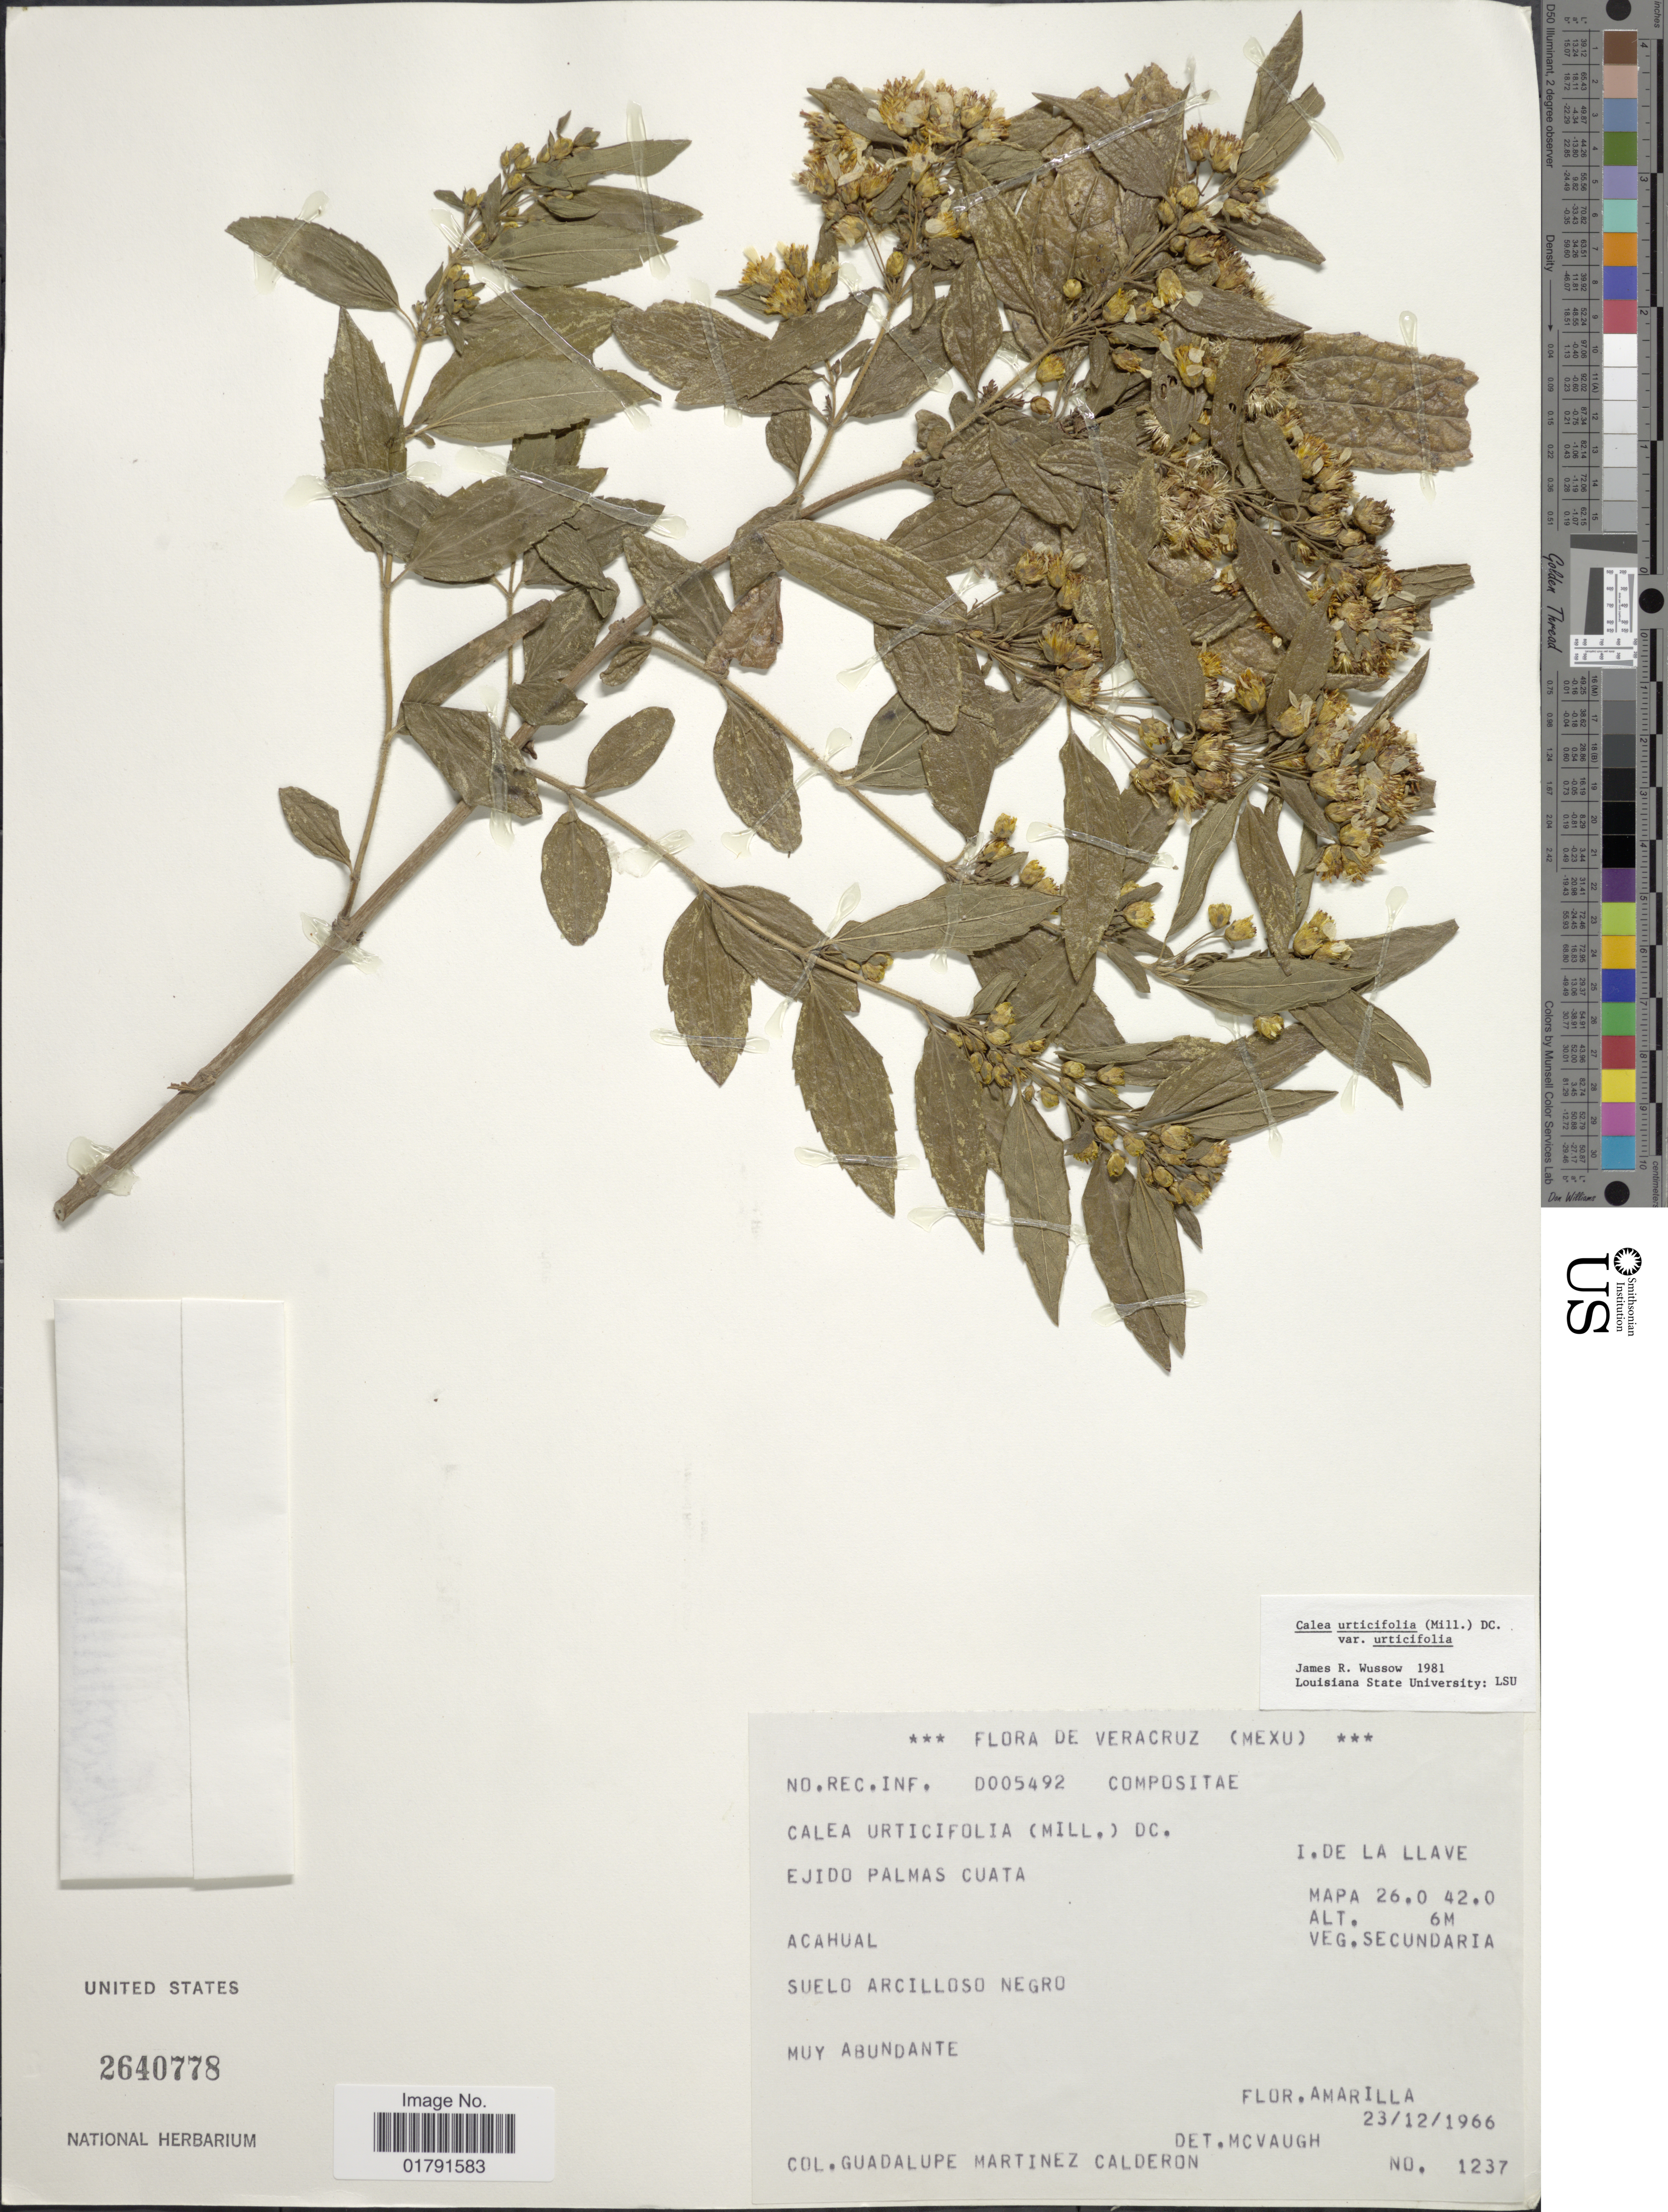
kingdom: Plantae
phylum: Tracheophyta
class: Magnoliopsida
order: Asterales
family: Asteraceae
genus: Calea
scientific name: Calea urticifolia var. urticifolia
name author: (Mill.) DC.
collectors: G. Martinez-C.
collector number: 1237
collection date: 1966-12-23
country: Mexico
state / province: Veracruz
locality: I. de La Llave, Ejido Palmas cuata, Acahual.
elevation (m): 6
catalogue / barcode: US 2640778